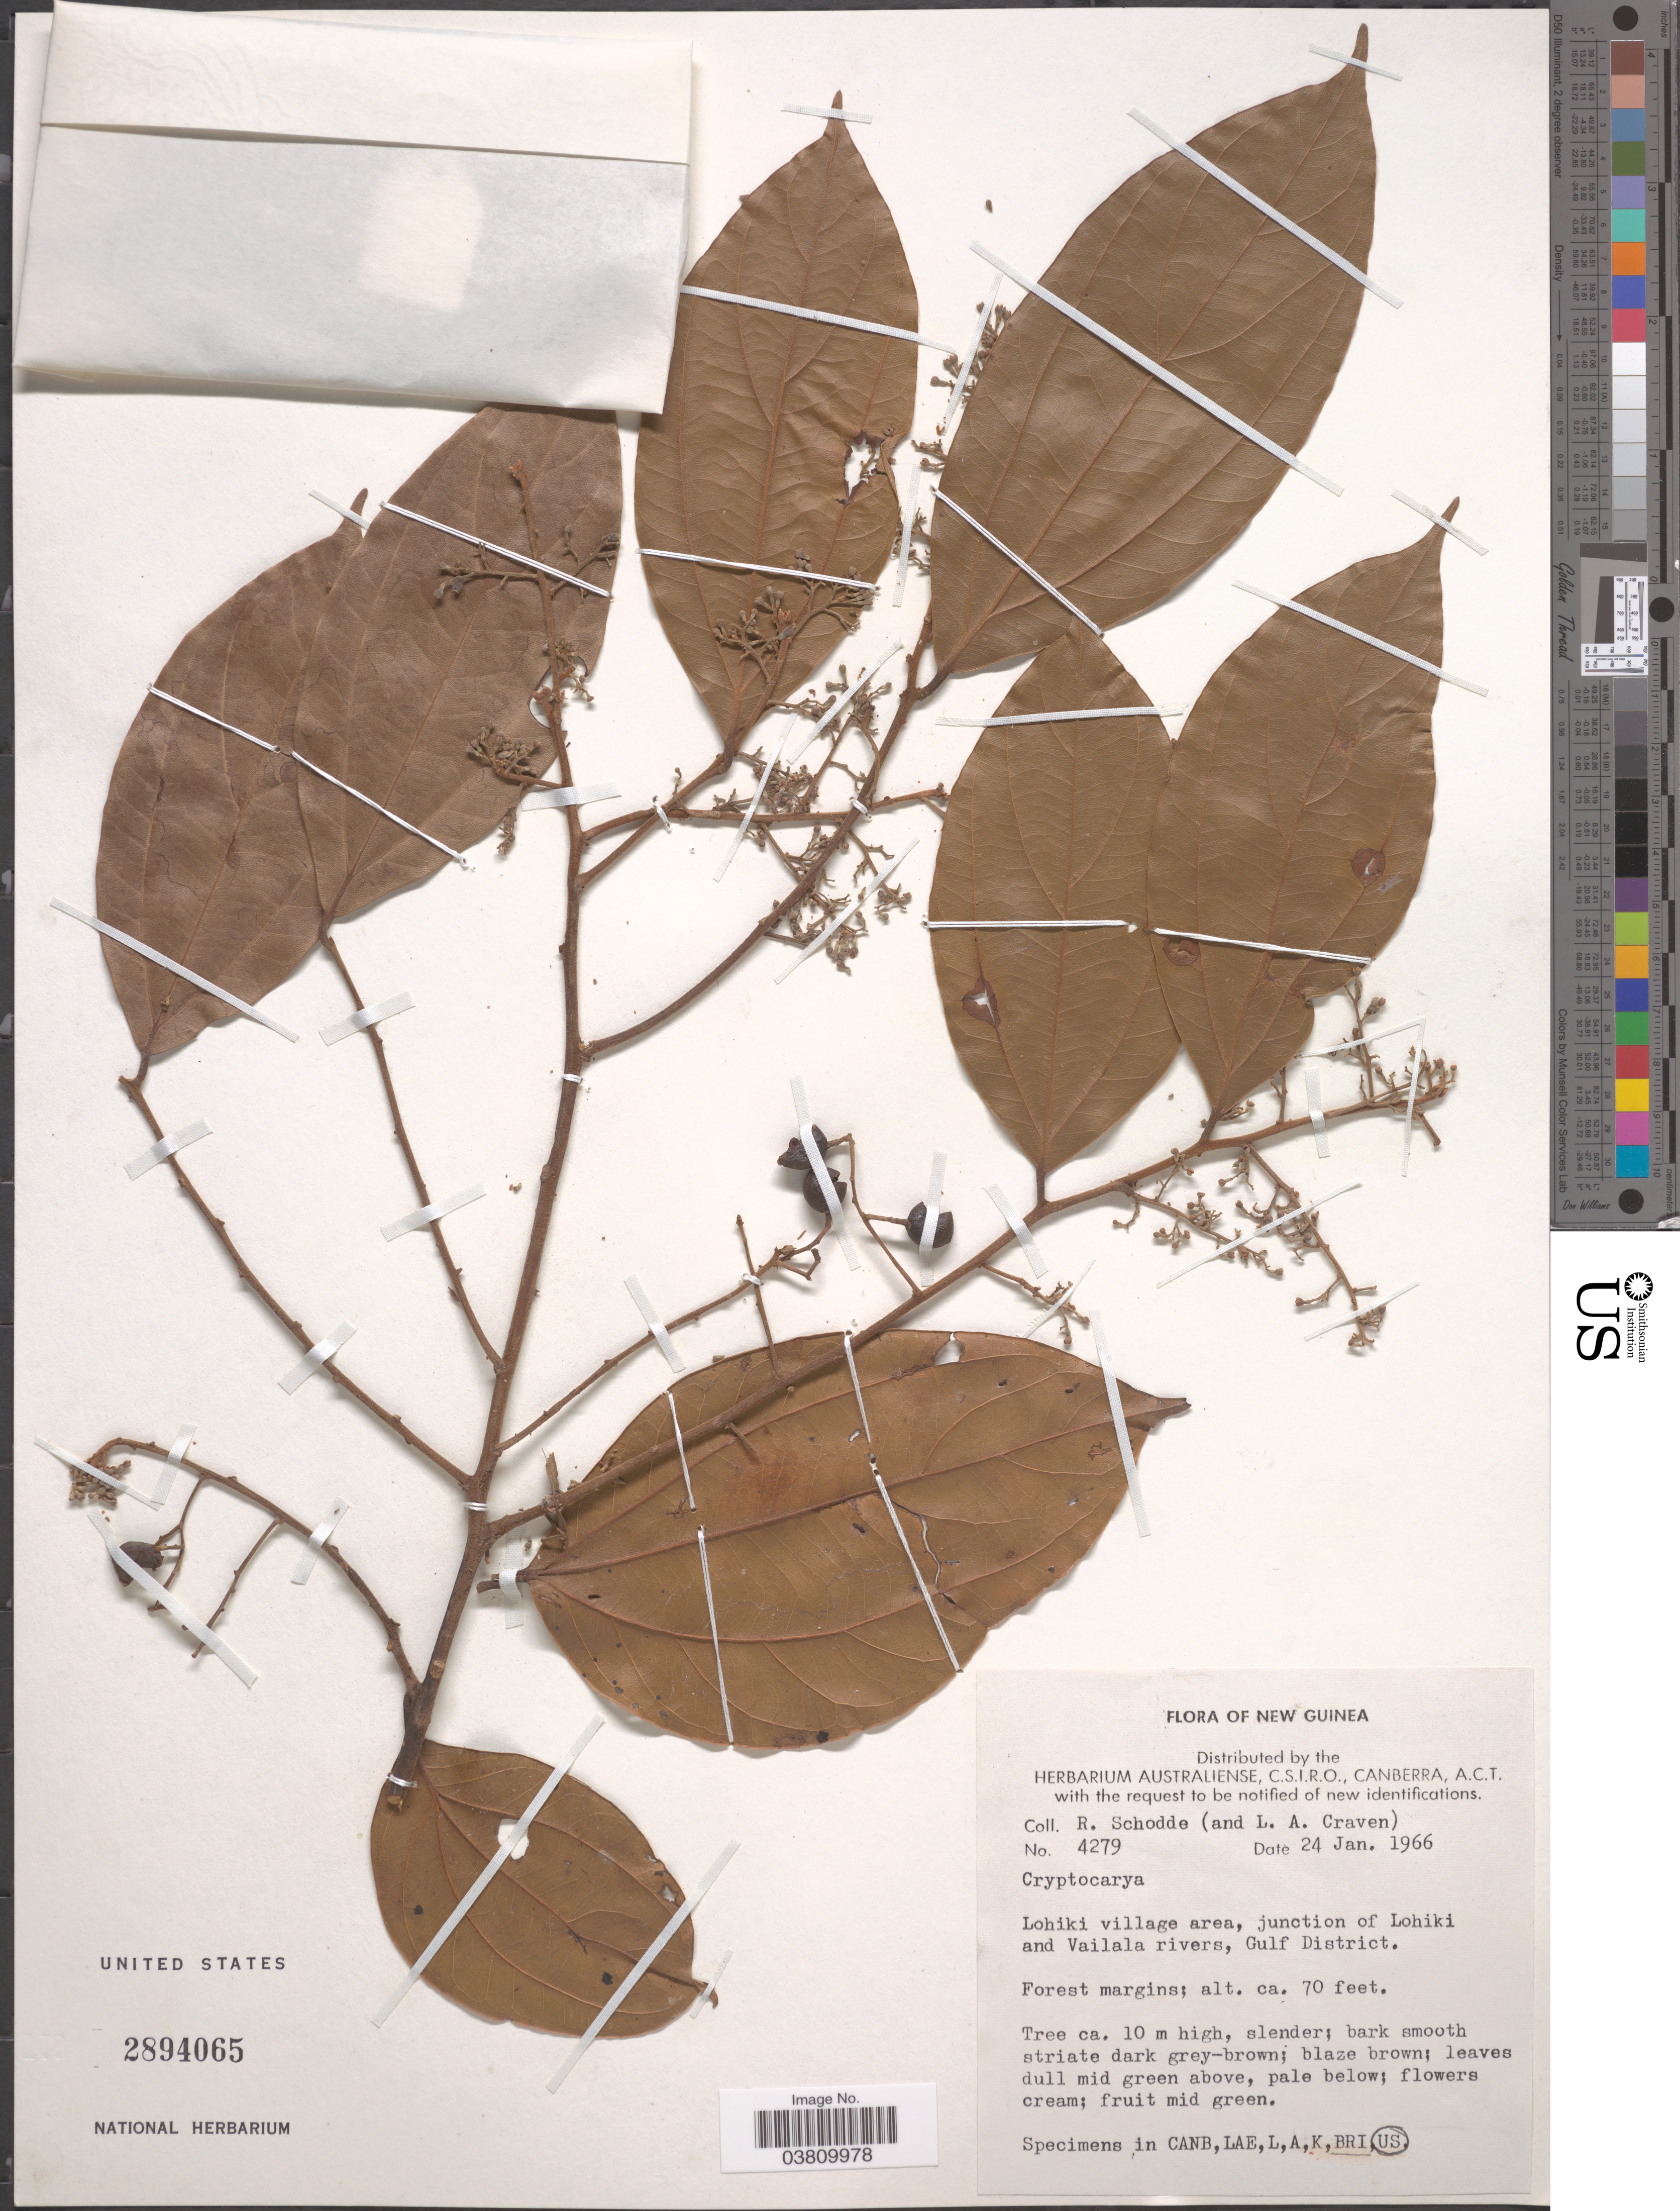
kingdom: Plantae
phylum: Tracheophyta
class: Magnoliopsida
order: Laurales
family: Lauraceae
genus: Cryptocarya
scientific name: Cryptocarya sp.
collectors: R. Schodde & L. A. Craven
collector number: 4279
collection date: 1966-01-24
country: Papua New Guinea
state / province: Gulf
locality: New Guinea. Lohiki village area, junction of Lohiki and Vailala rivers, Gulf District.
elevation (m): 21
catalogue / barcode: US 2894065